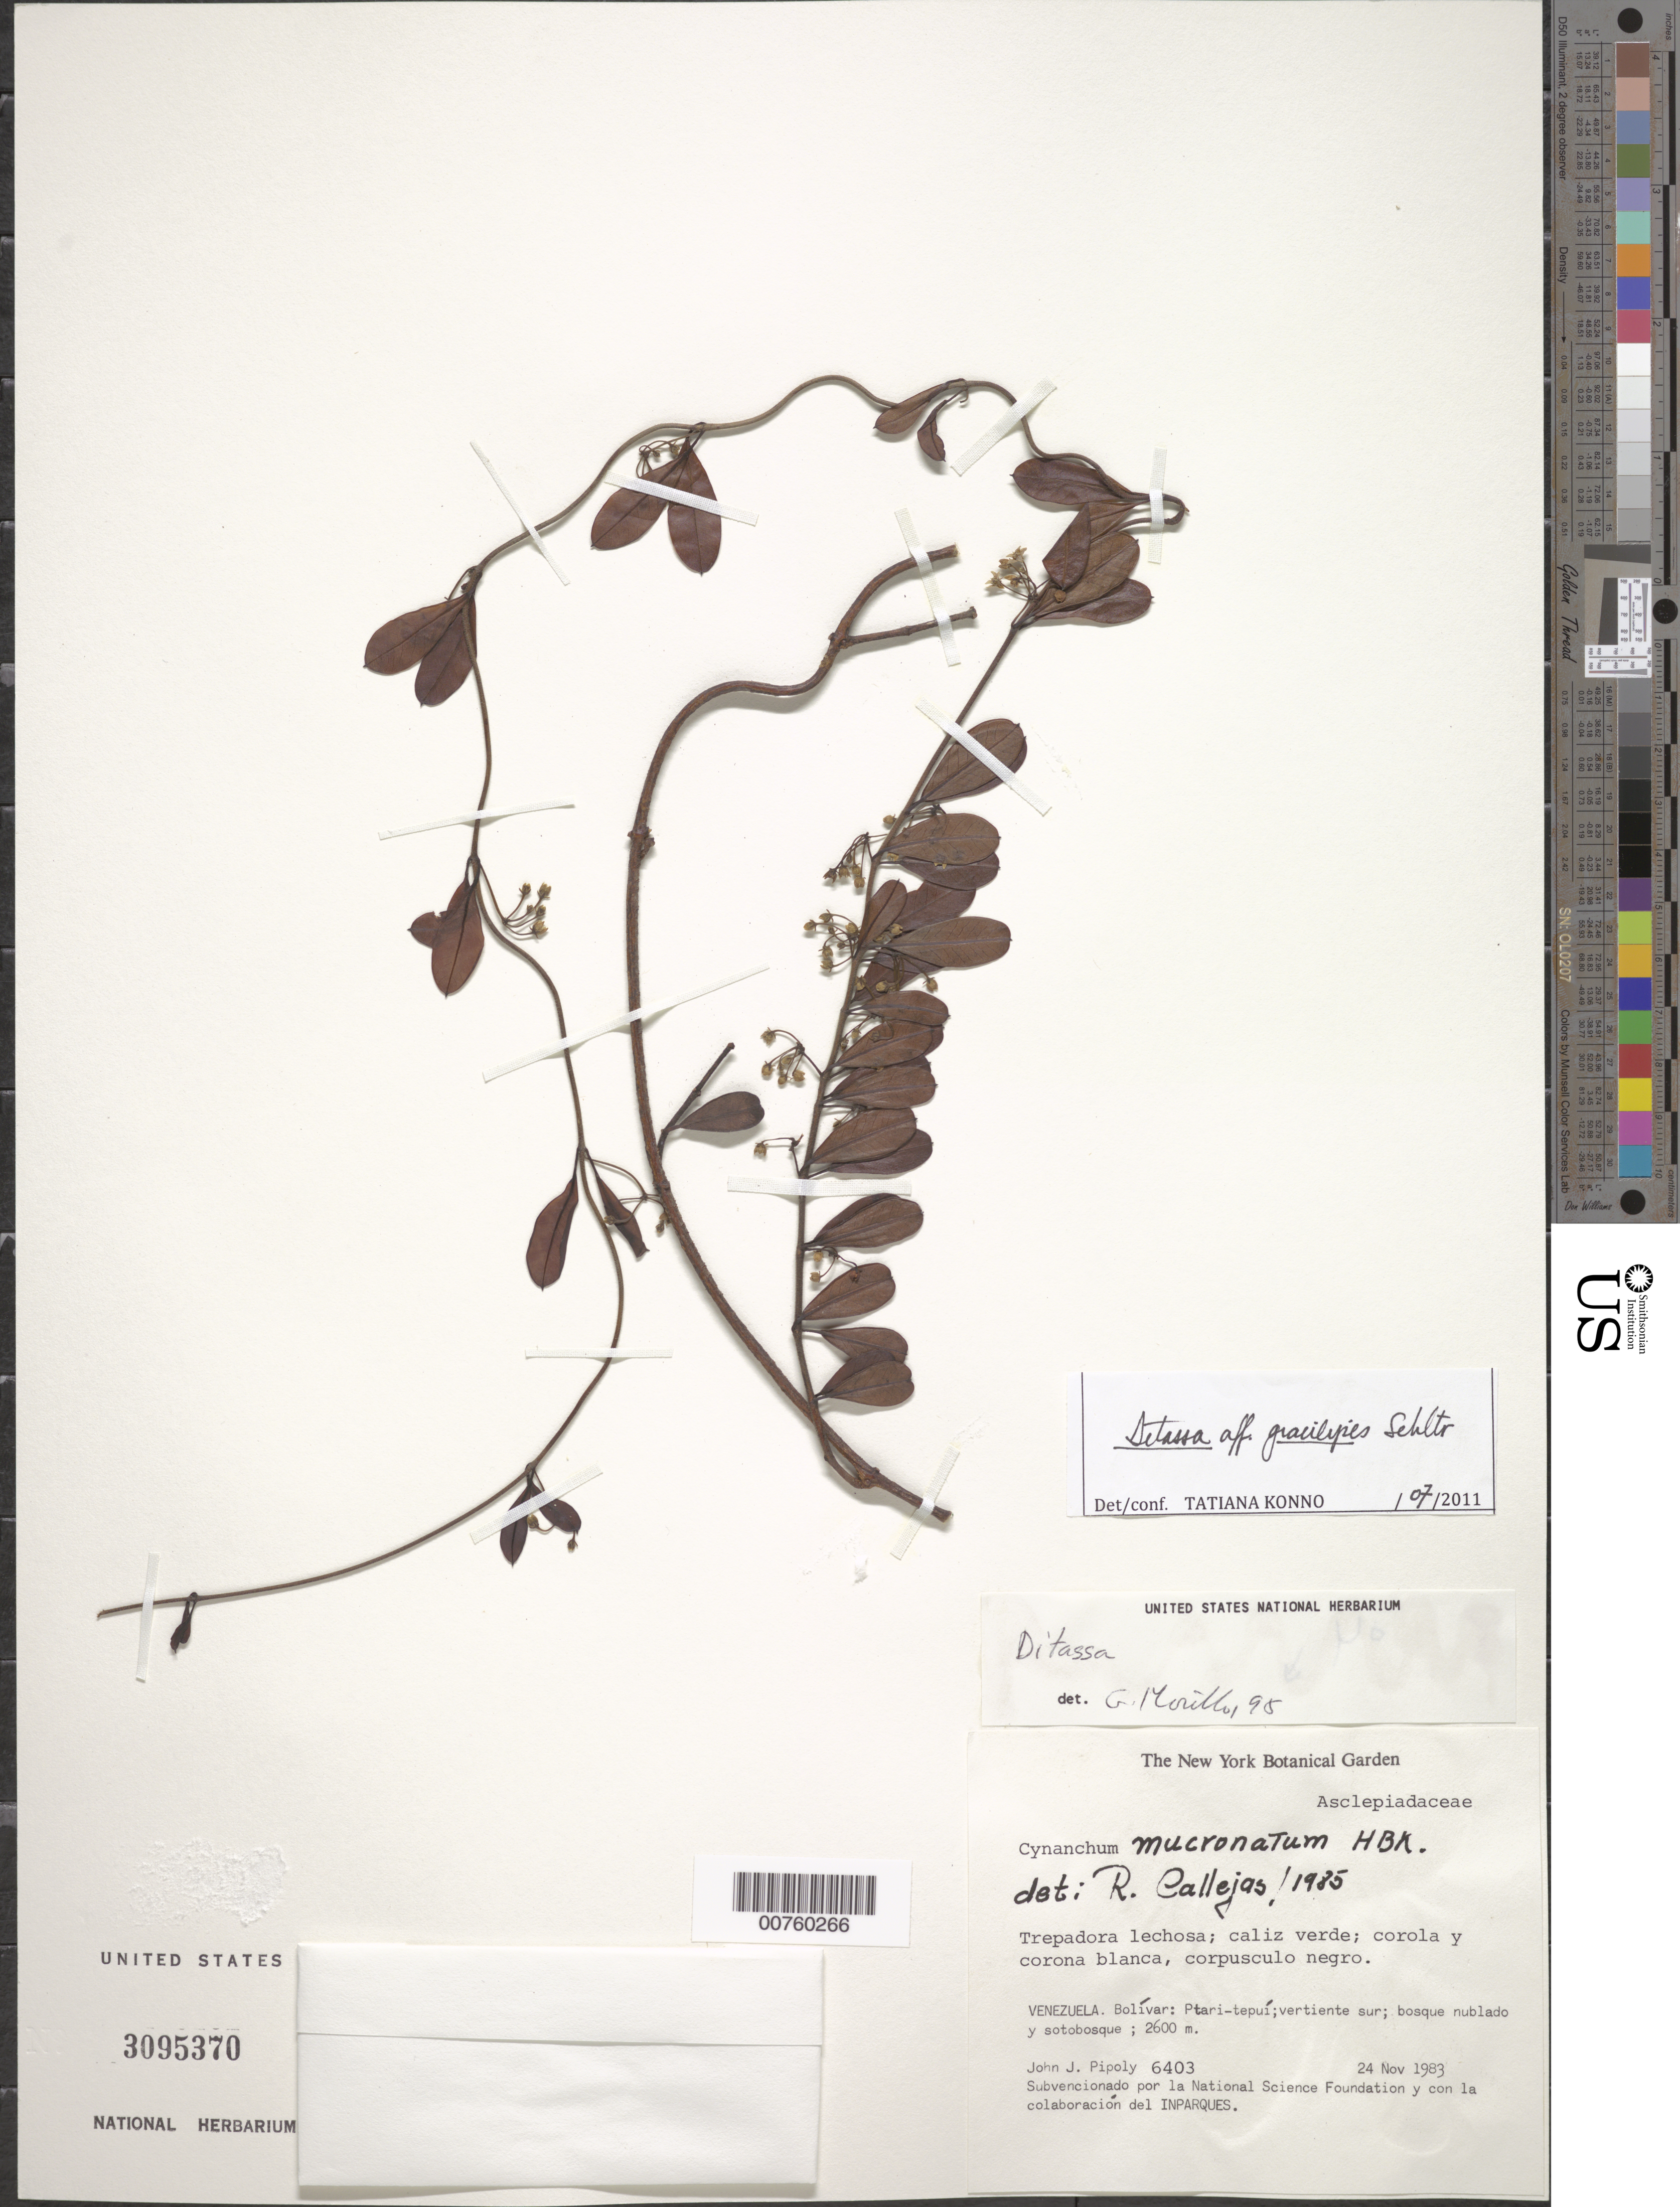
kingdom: Plantae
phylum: Tracheophyta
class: Magnoliopsida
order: Gentianales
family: Apocynaceae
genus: Ditassa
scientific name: Ditassa gracilipes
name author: Schltr.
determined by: Konno, T.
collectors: J. J. Pipoly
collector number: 6403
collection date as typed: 24-Nov-83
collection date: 1983-11-24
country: Venezuela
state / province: Bolívar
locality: Ptari-tepuí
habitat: Bosque nublado y sotobosque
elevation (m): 2600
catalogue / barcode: US 3095370